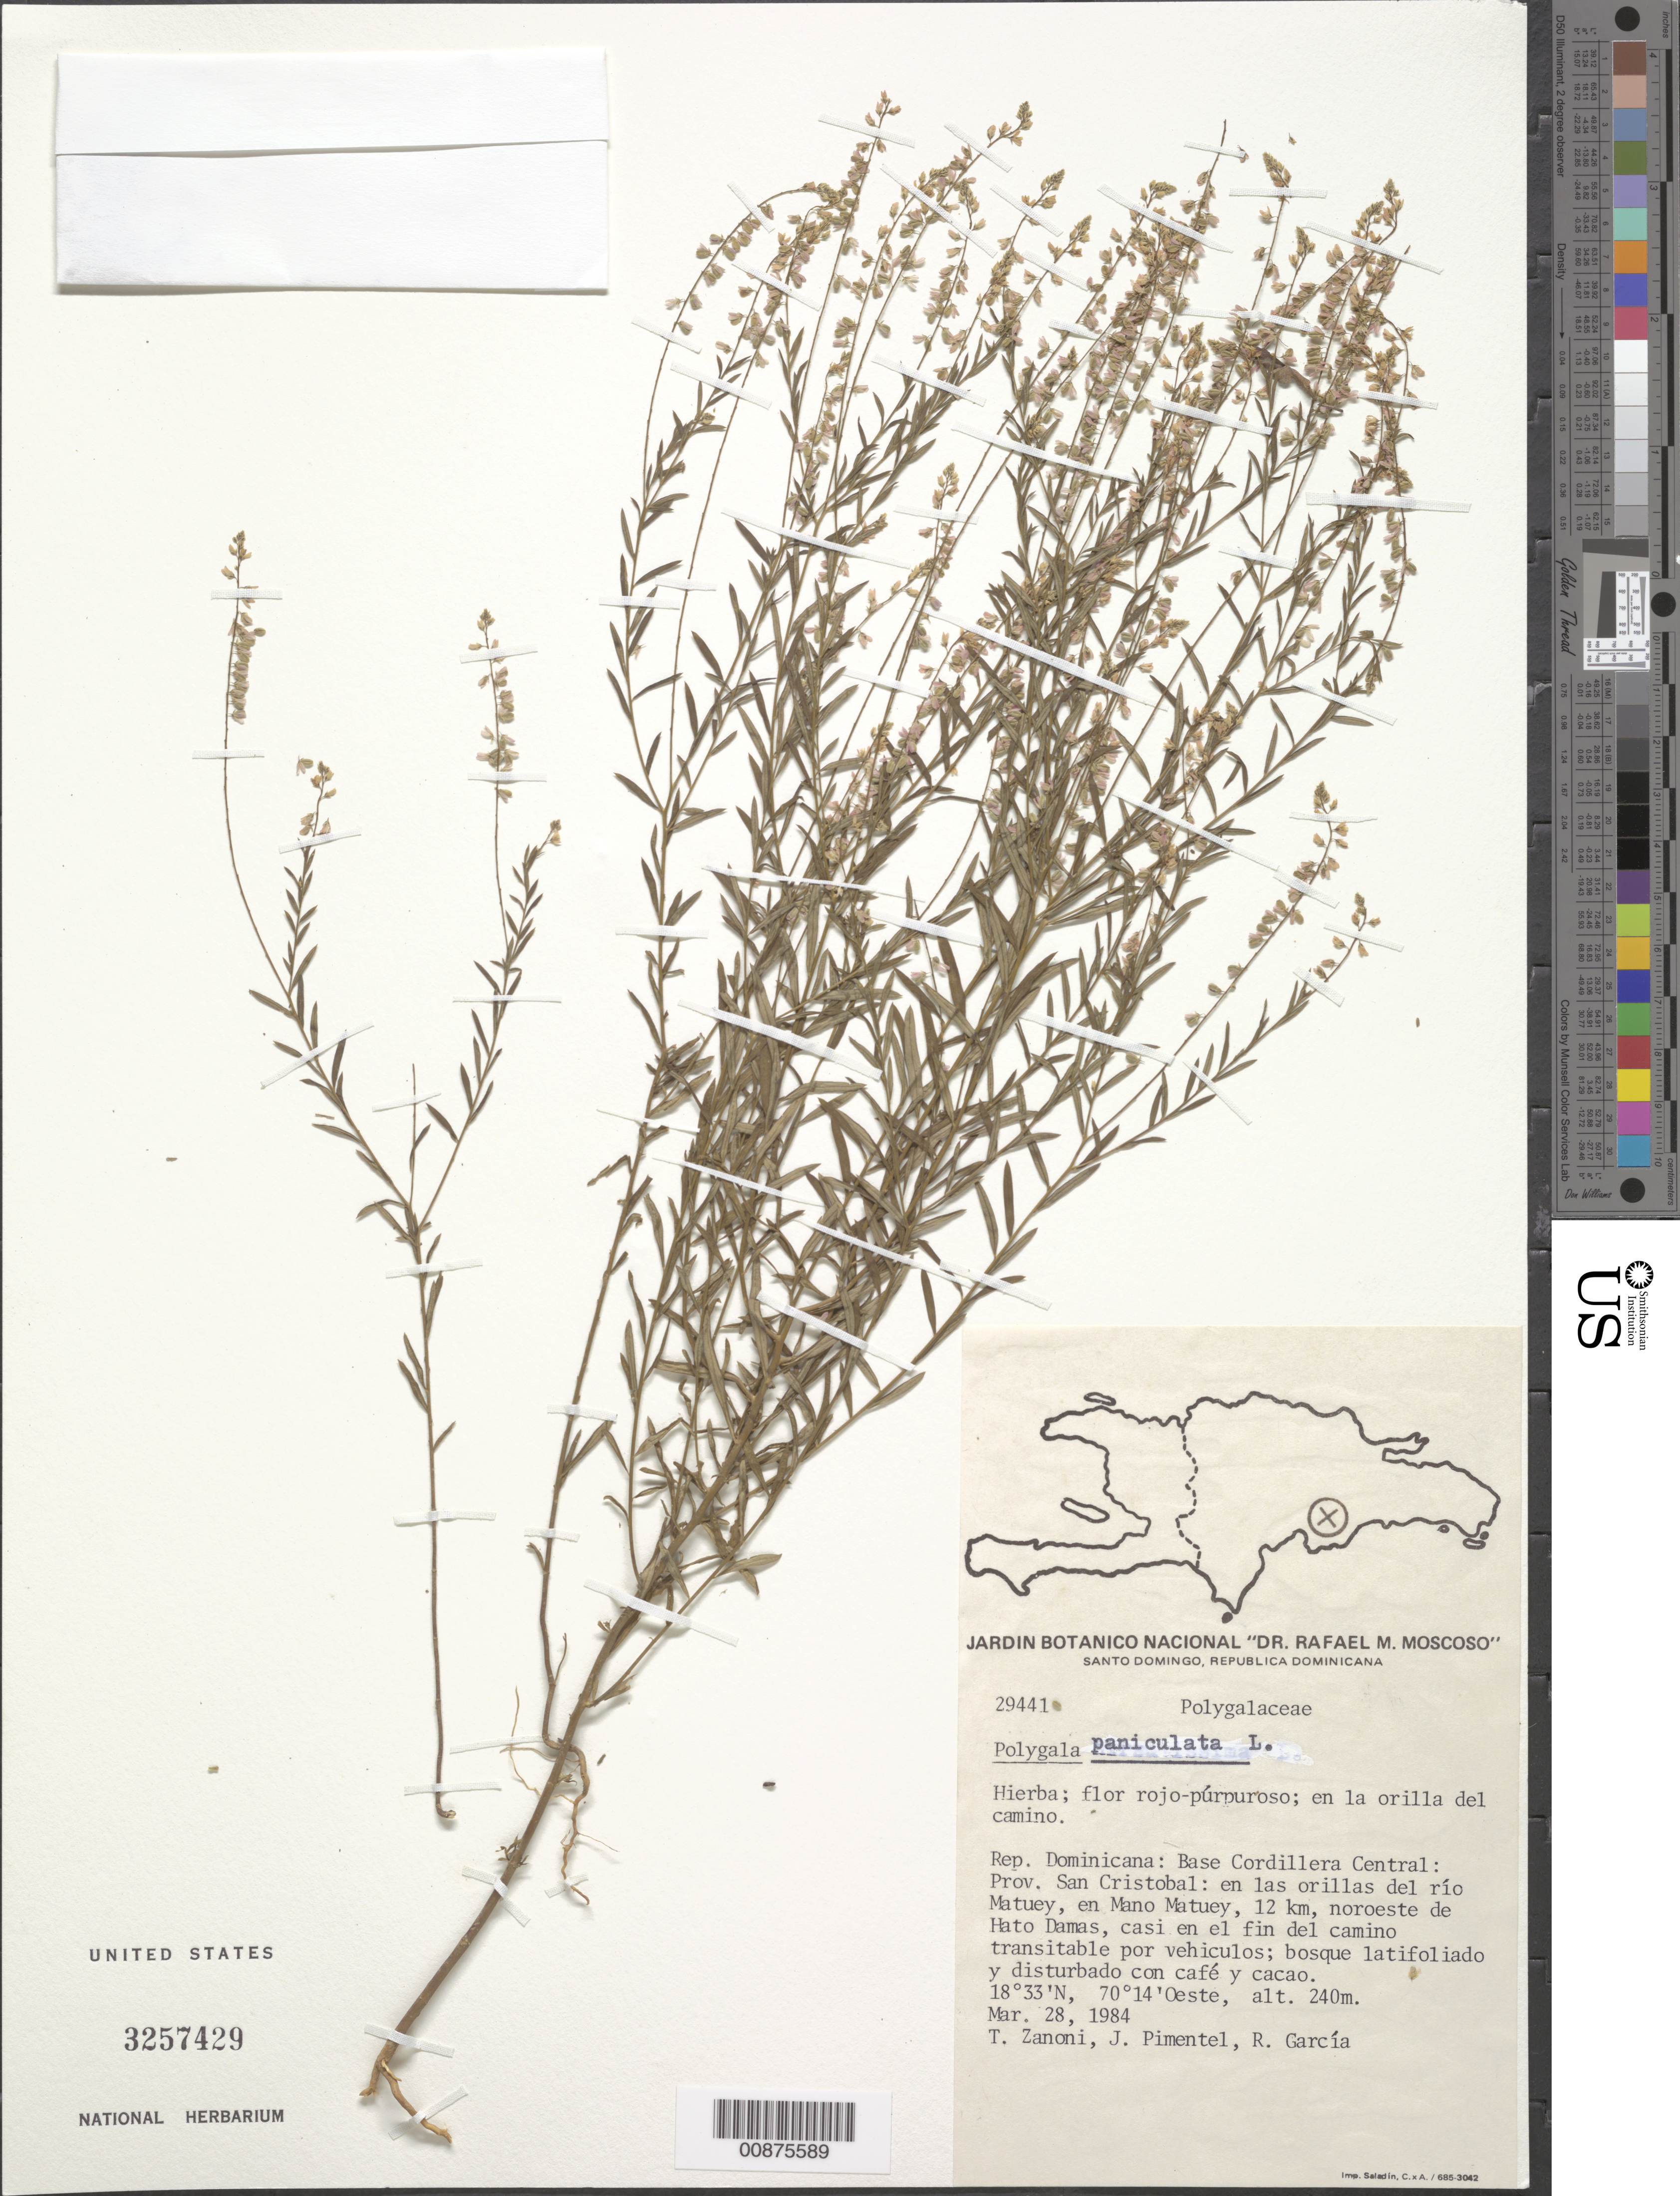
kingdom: Plantae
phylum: Tracheophyta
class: Magnoliopsida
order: Fabales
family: Polygalaceae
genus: Polygala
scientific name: Polygala paniculata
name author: L.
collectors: T. A. Zanoni, J. Pimentel & R. G. García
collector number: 29441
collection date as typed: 28 Mar 1984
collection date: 1984-03-28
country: Dominican Republic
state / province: San Cristobal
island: Hispaniola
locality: Base Cordillera Central, en las orillas del Río Matuey, en Mano Matuey, 12 km, noroeste de Hato Damas, casi en el fin del camino transitable por vehiculos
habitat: En la orilla del camino, bosque latifoliado y disturbado con café y cacao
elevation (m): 240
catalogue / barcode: US 3257429